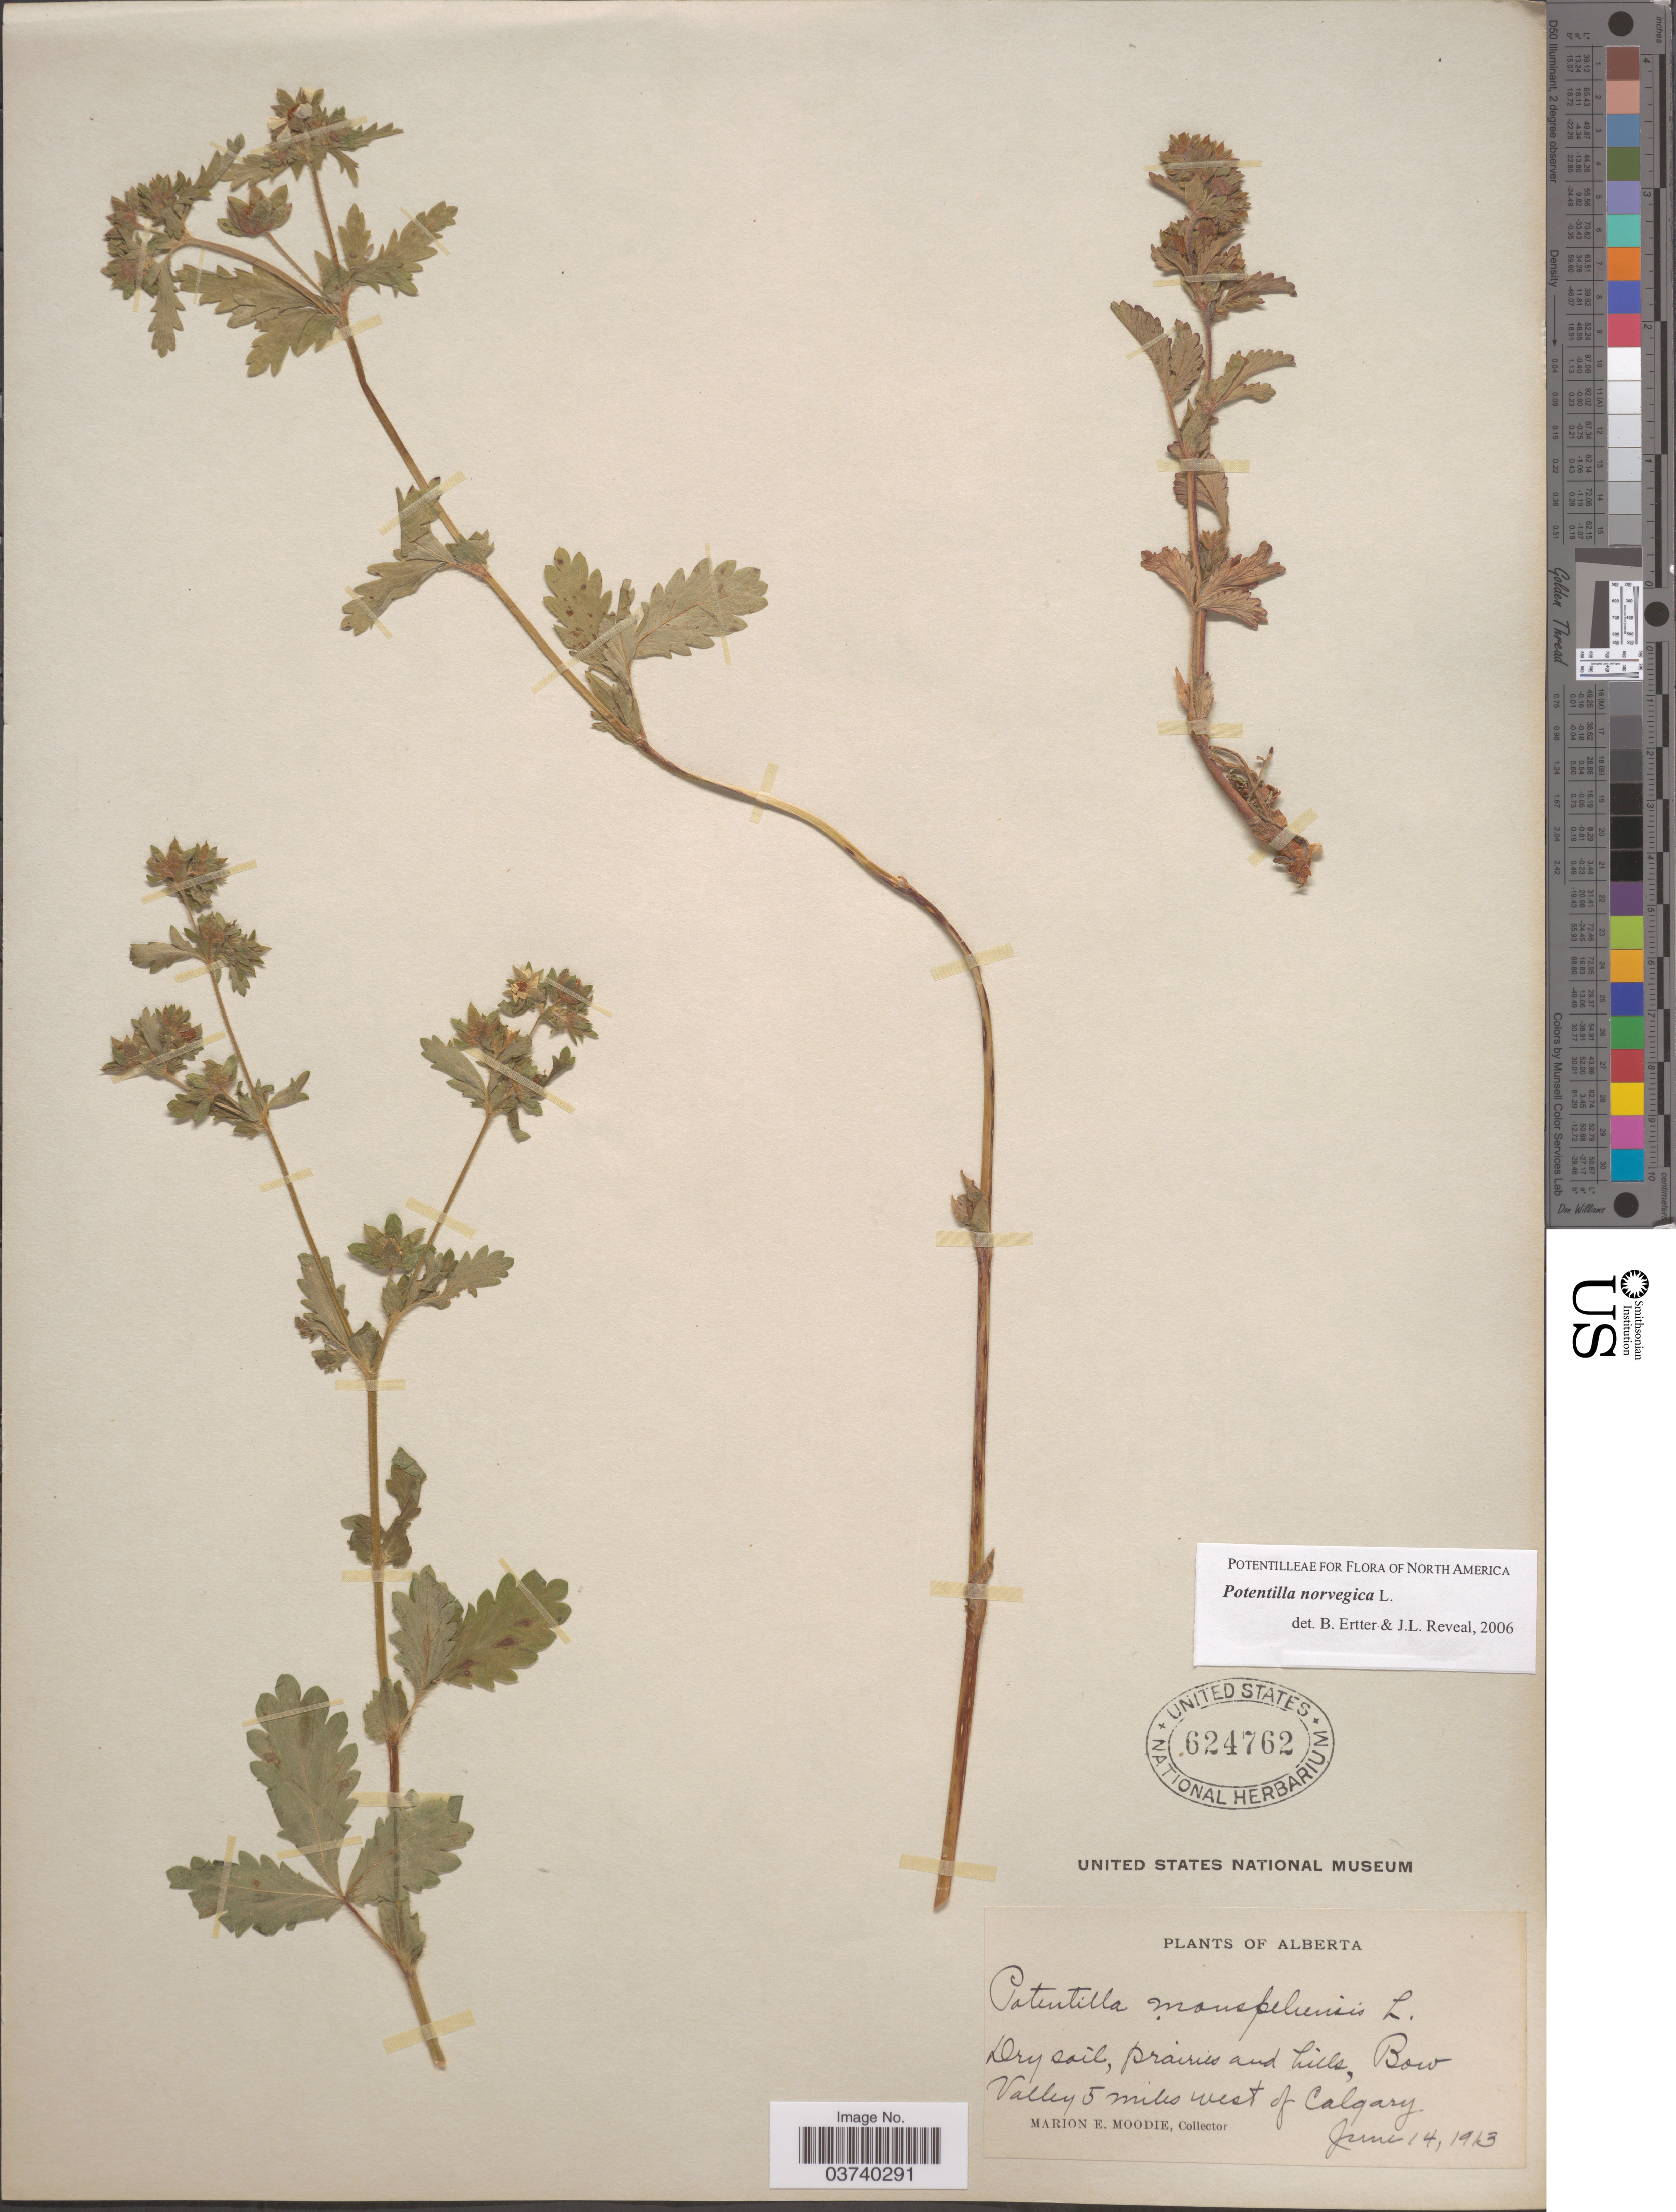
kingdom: Plantae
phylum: Tracheophyta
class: Magnoliopsida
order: Rosales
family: Rosaceae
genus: Potentilla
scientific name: Potentilla norvegica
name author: L.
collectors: M. E. Moodie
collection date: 1913-06-14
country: Canada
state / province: Alberta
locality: Bow Valley 5 miles west of Calgary.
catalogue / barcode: US 624762